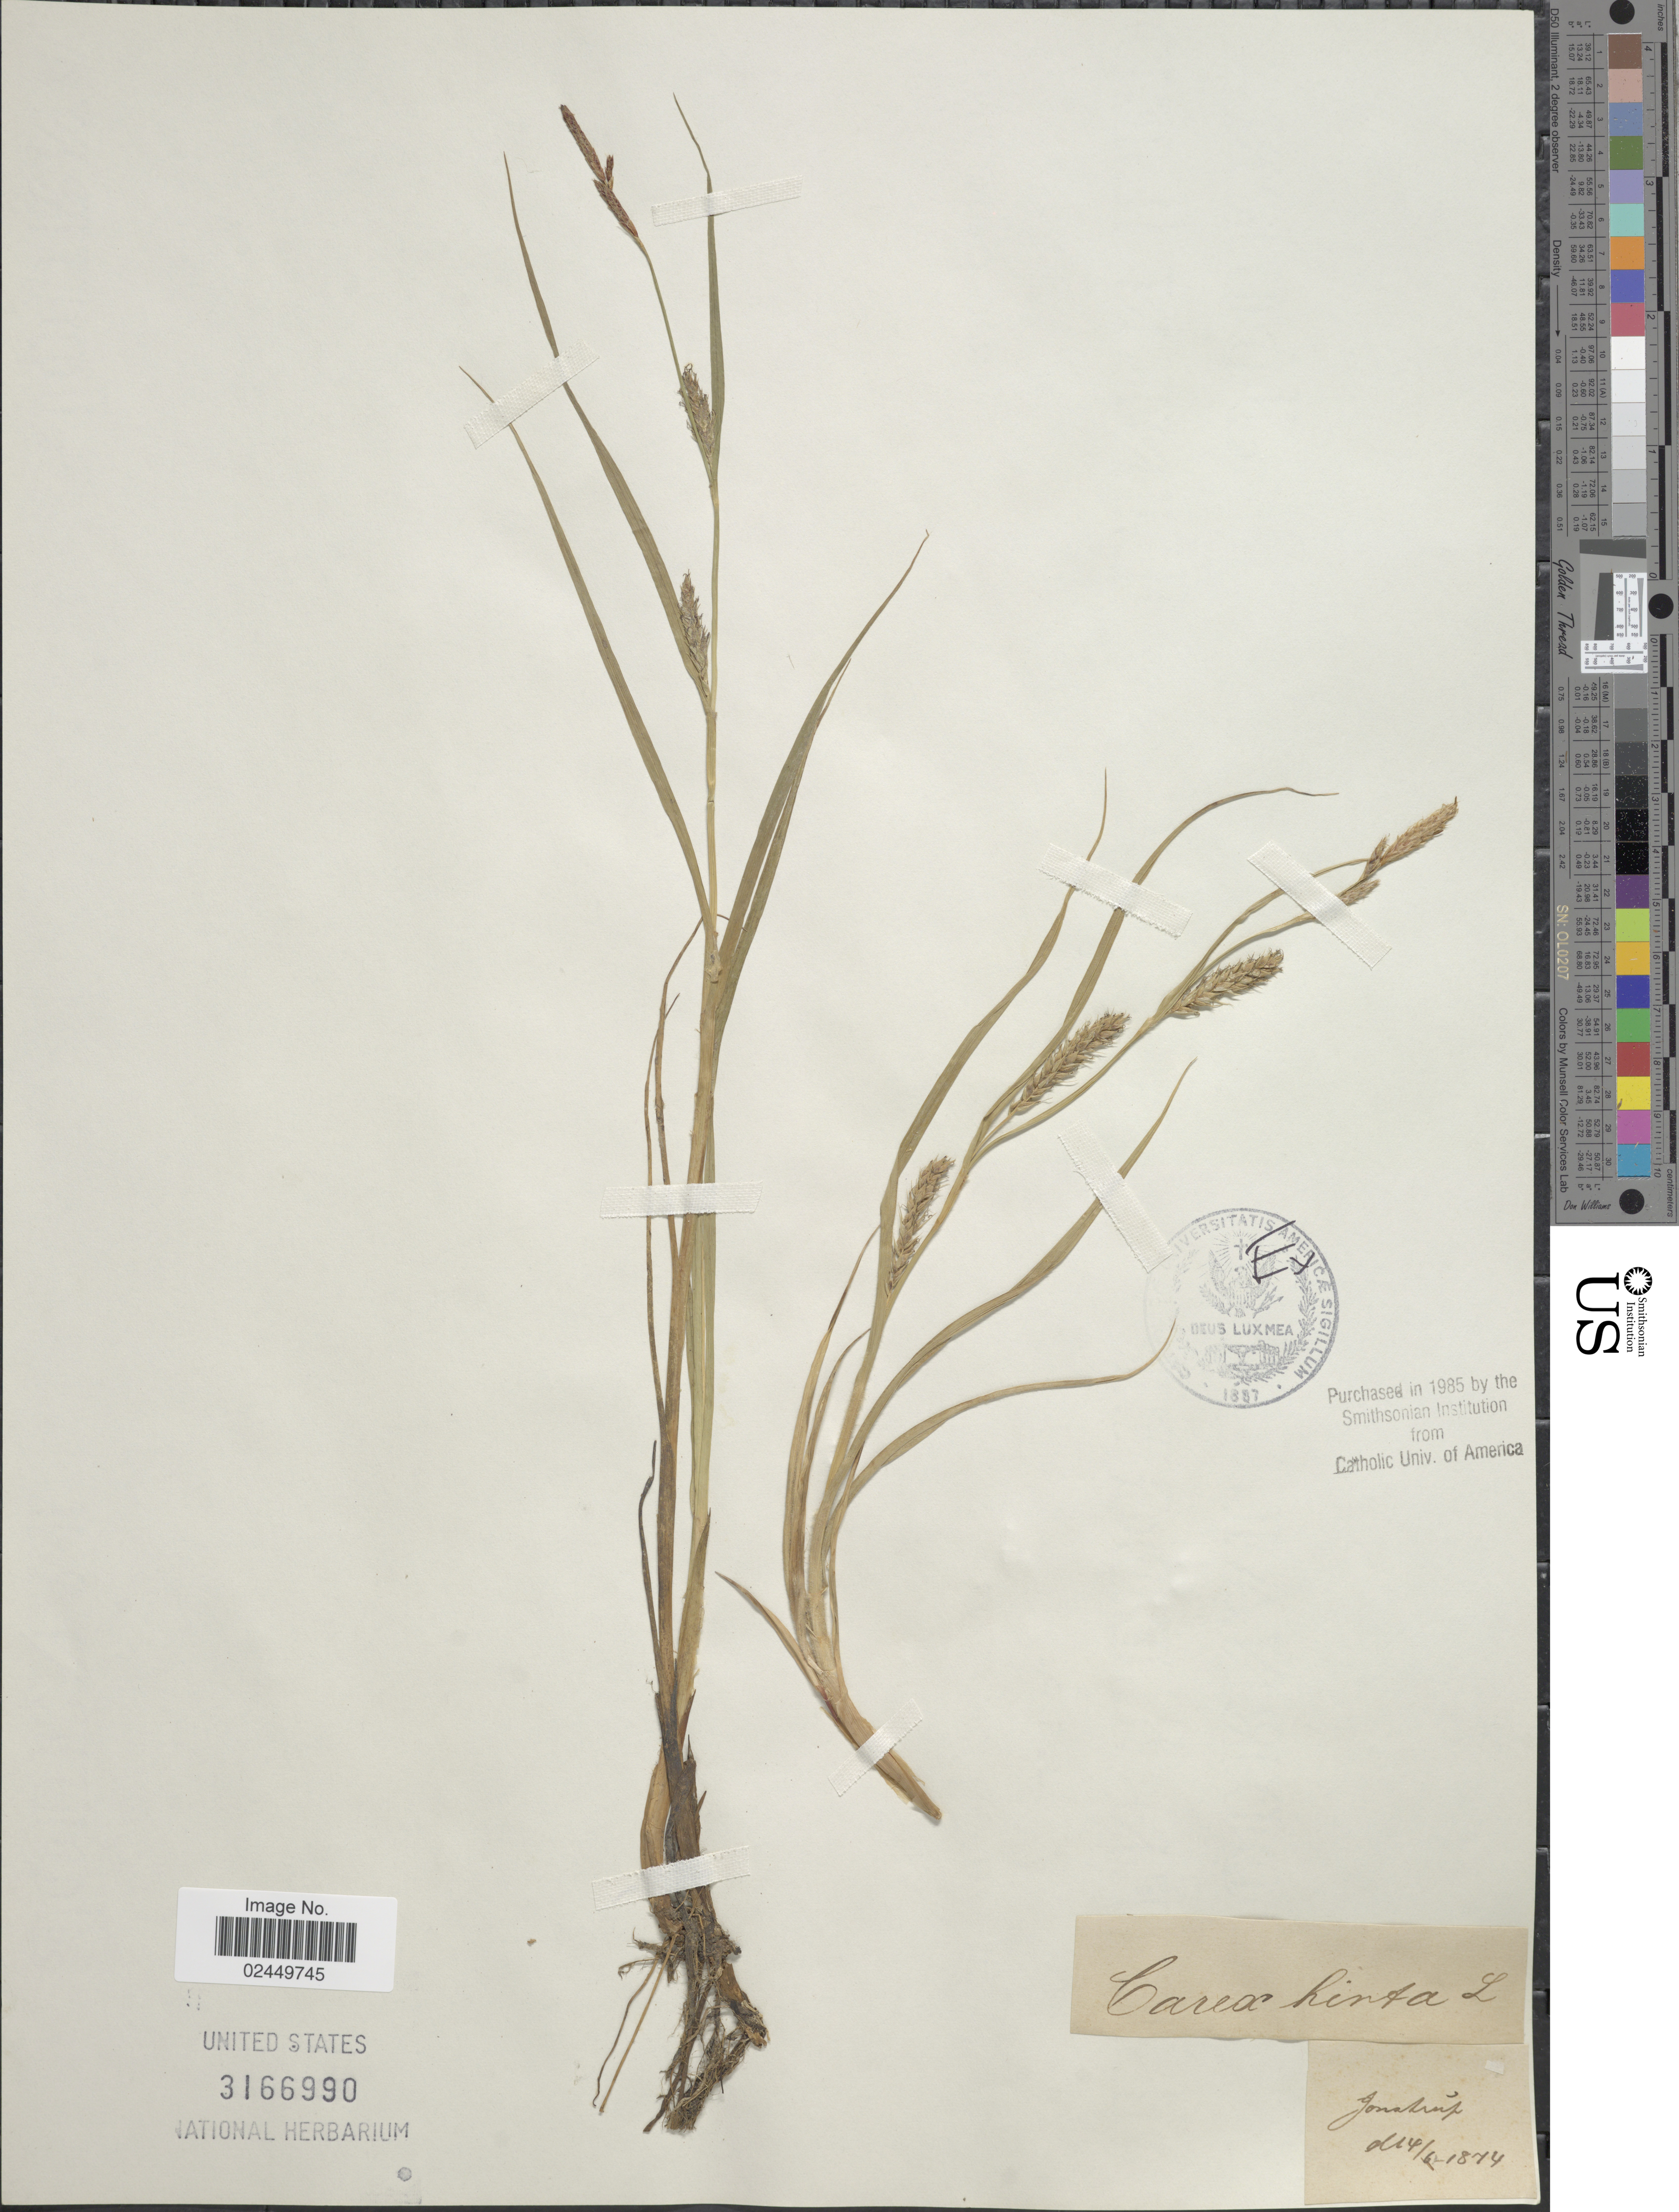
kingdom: Plantae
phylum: Tracheophyta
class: Liliopsida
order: Poales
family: Cyperaceae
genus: Carex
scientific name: Carex hirta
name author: L.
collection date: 1874-06-04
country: Denmark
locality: Jonstrup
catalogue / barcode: US 3166990